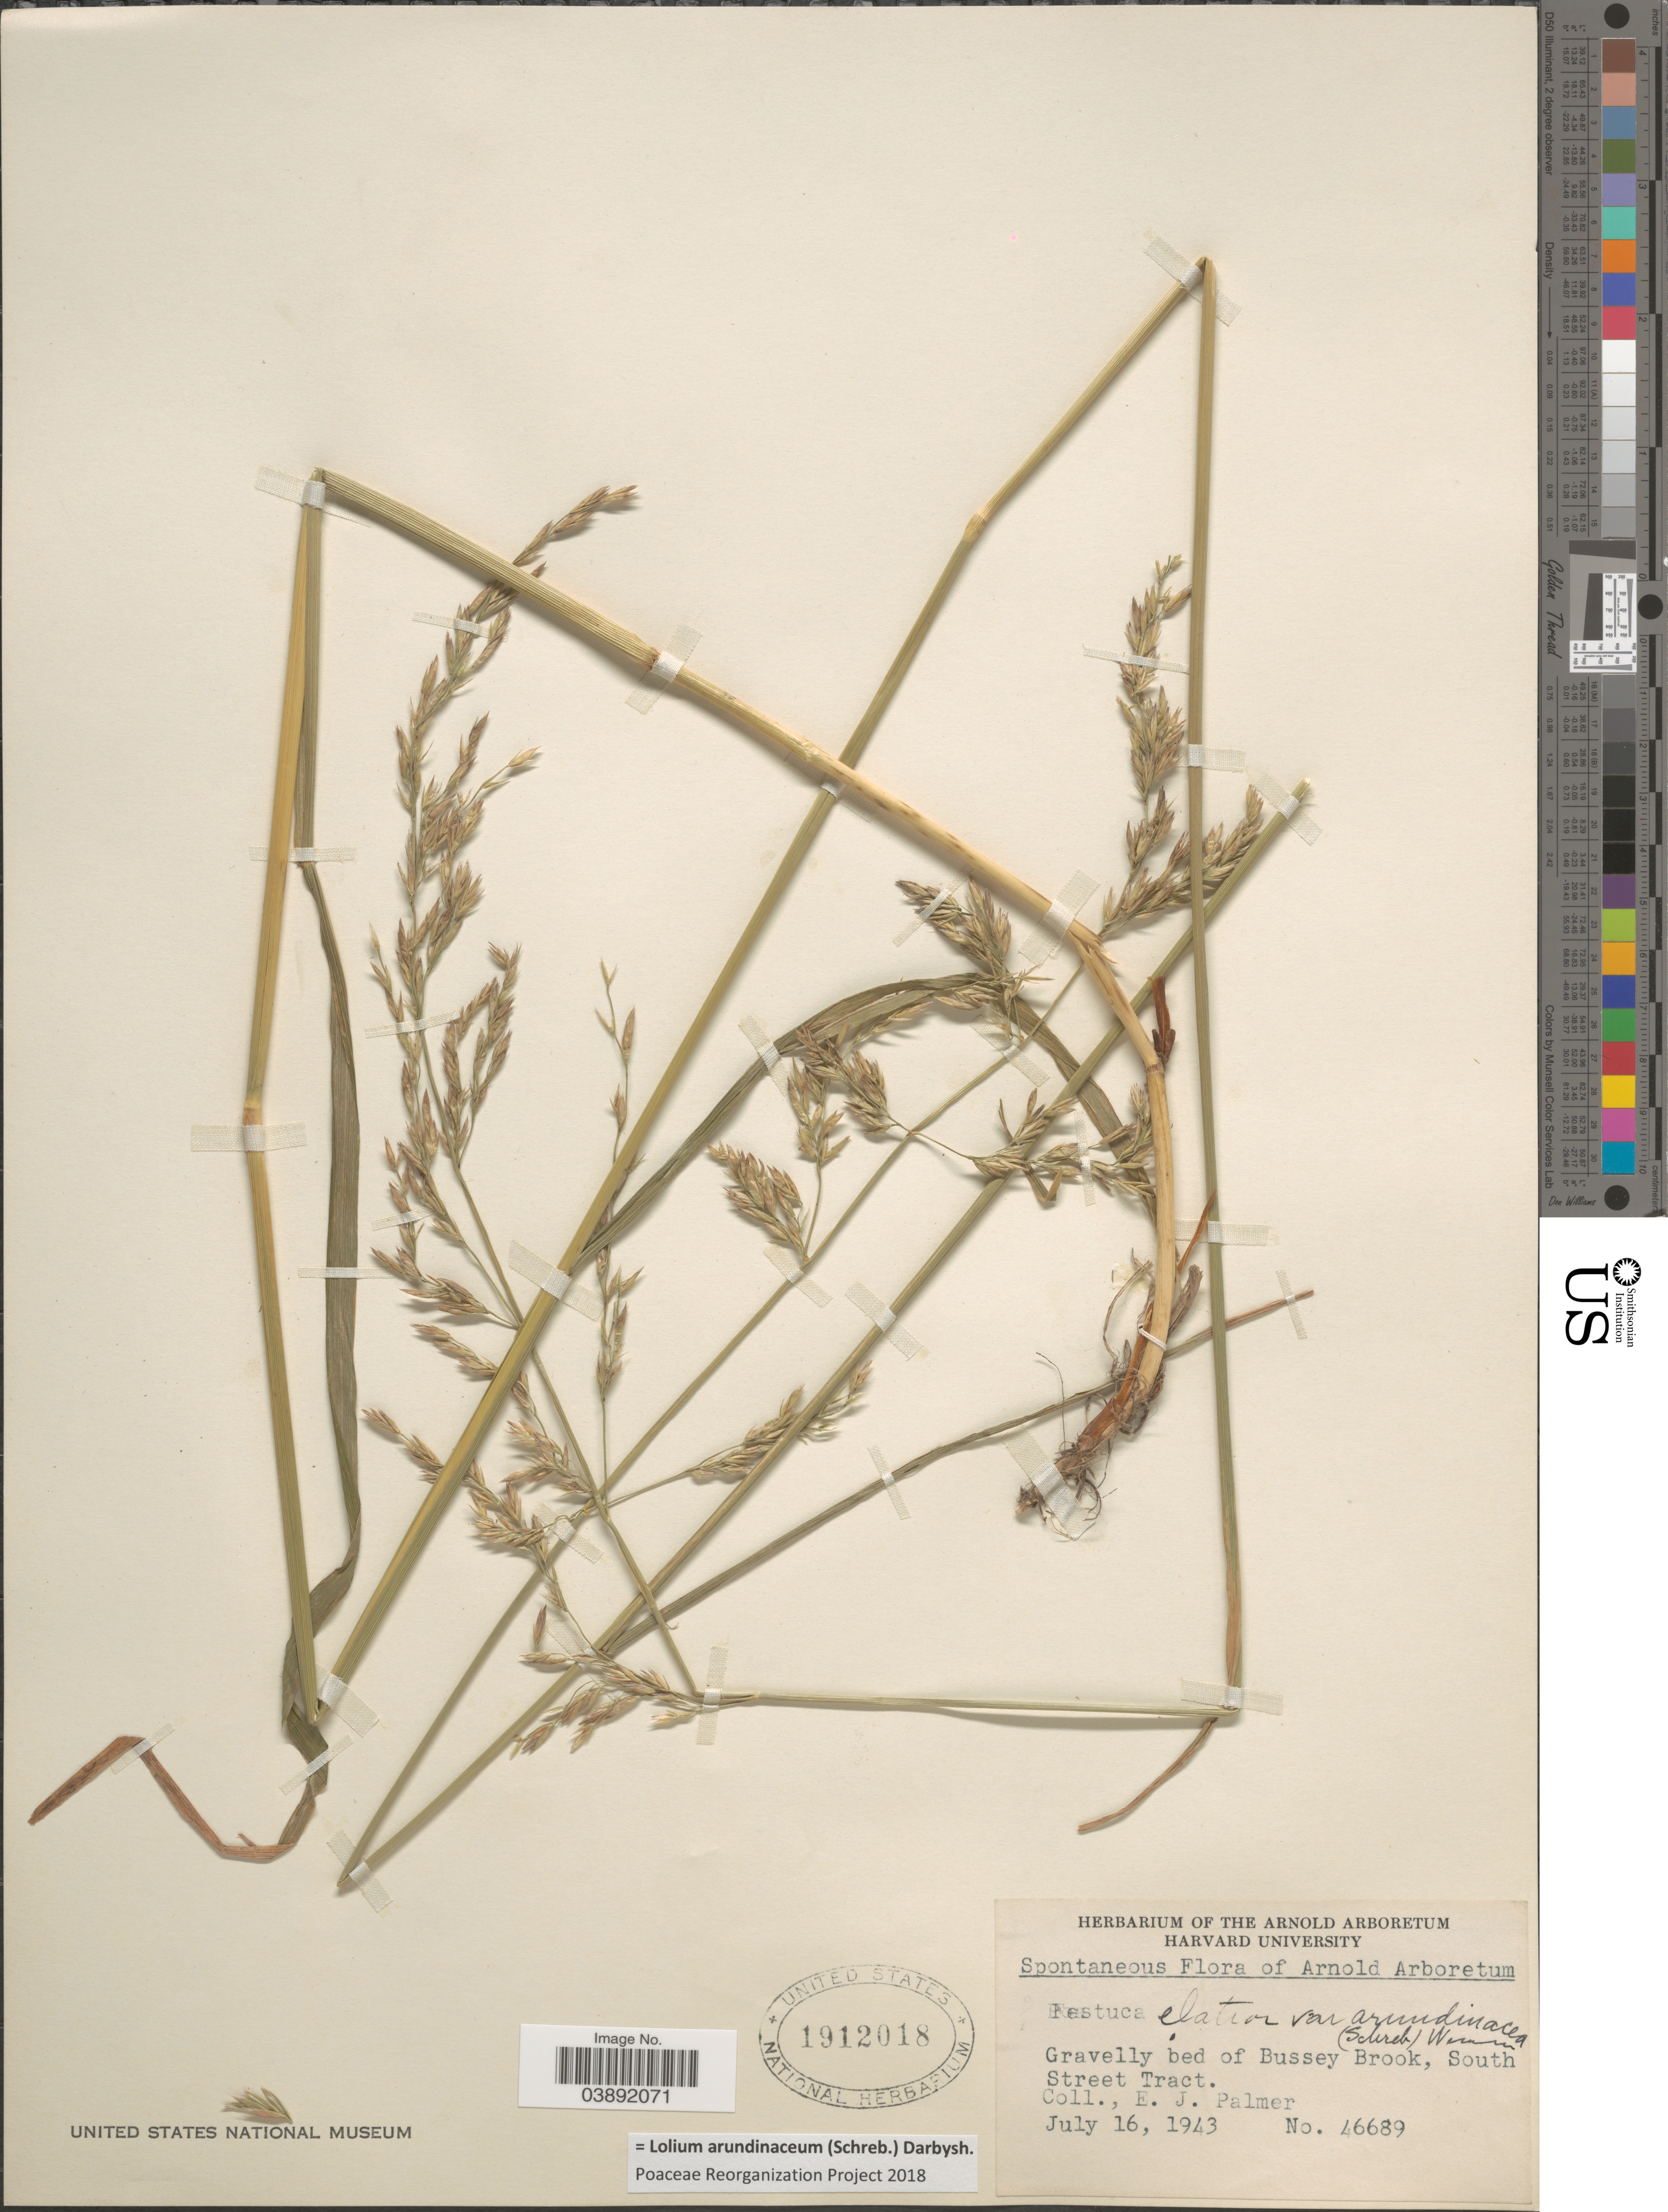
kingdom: Plantae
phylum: Tracheophyta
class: Liliopsida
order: Poales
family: Poaceae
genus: Lolium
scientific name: Lolium arundinaceum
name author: (Schreb.) Darbysh.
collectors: E. J. Palmer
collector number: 46689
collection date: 1943-07-16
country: United States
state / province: Massachusetts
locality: Arnold Arboretum. Gravelly bed of Bussey Brook, South Street Tract.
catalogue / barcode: US 1912018